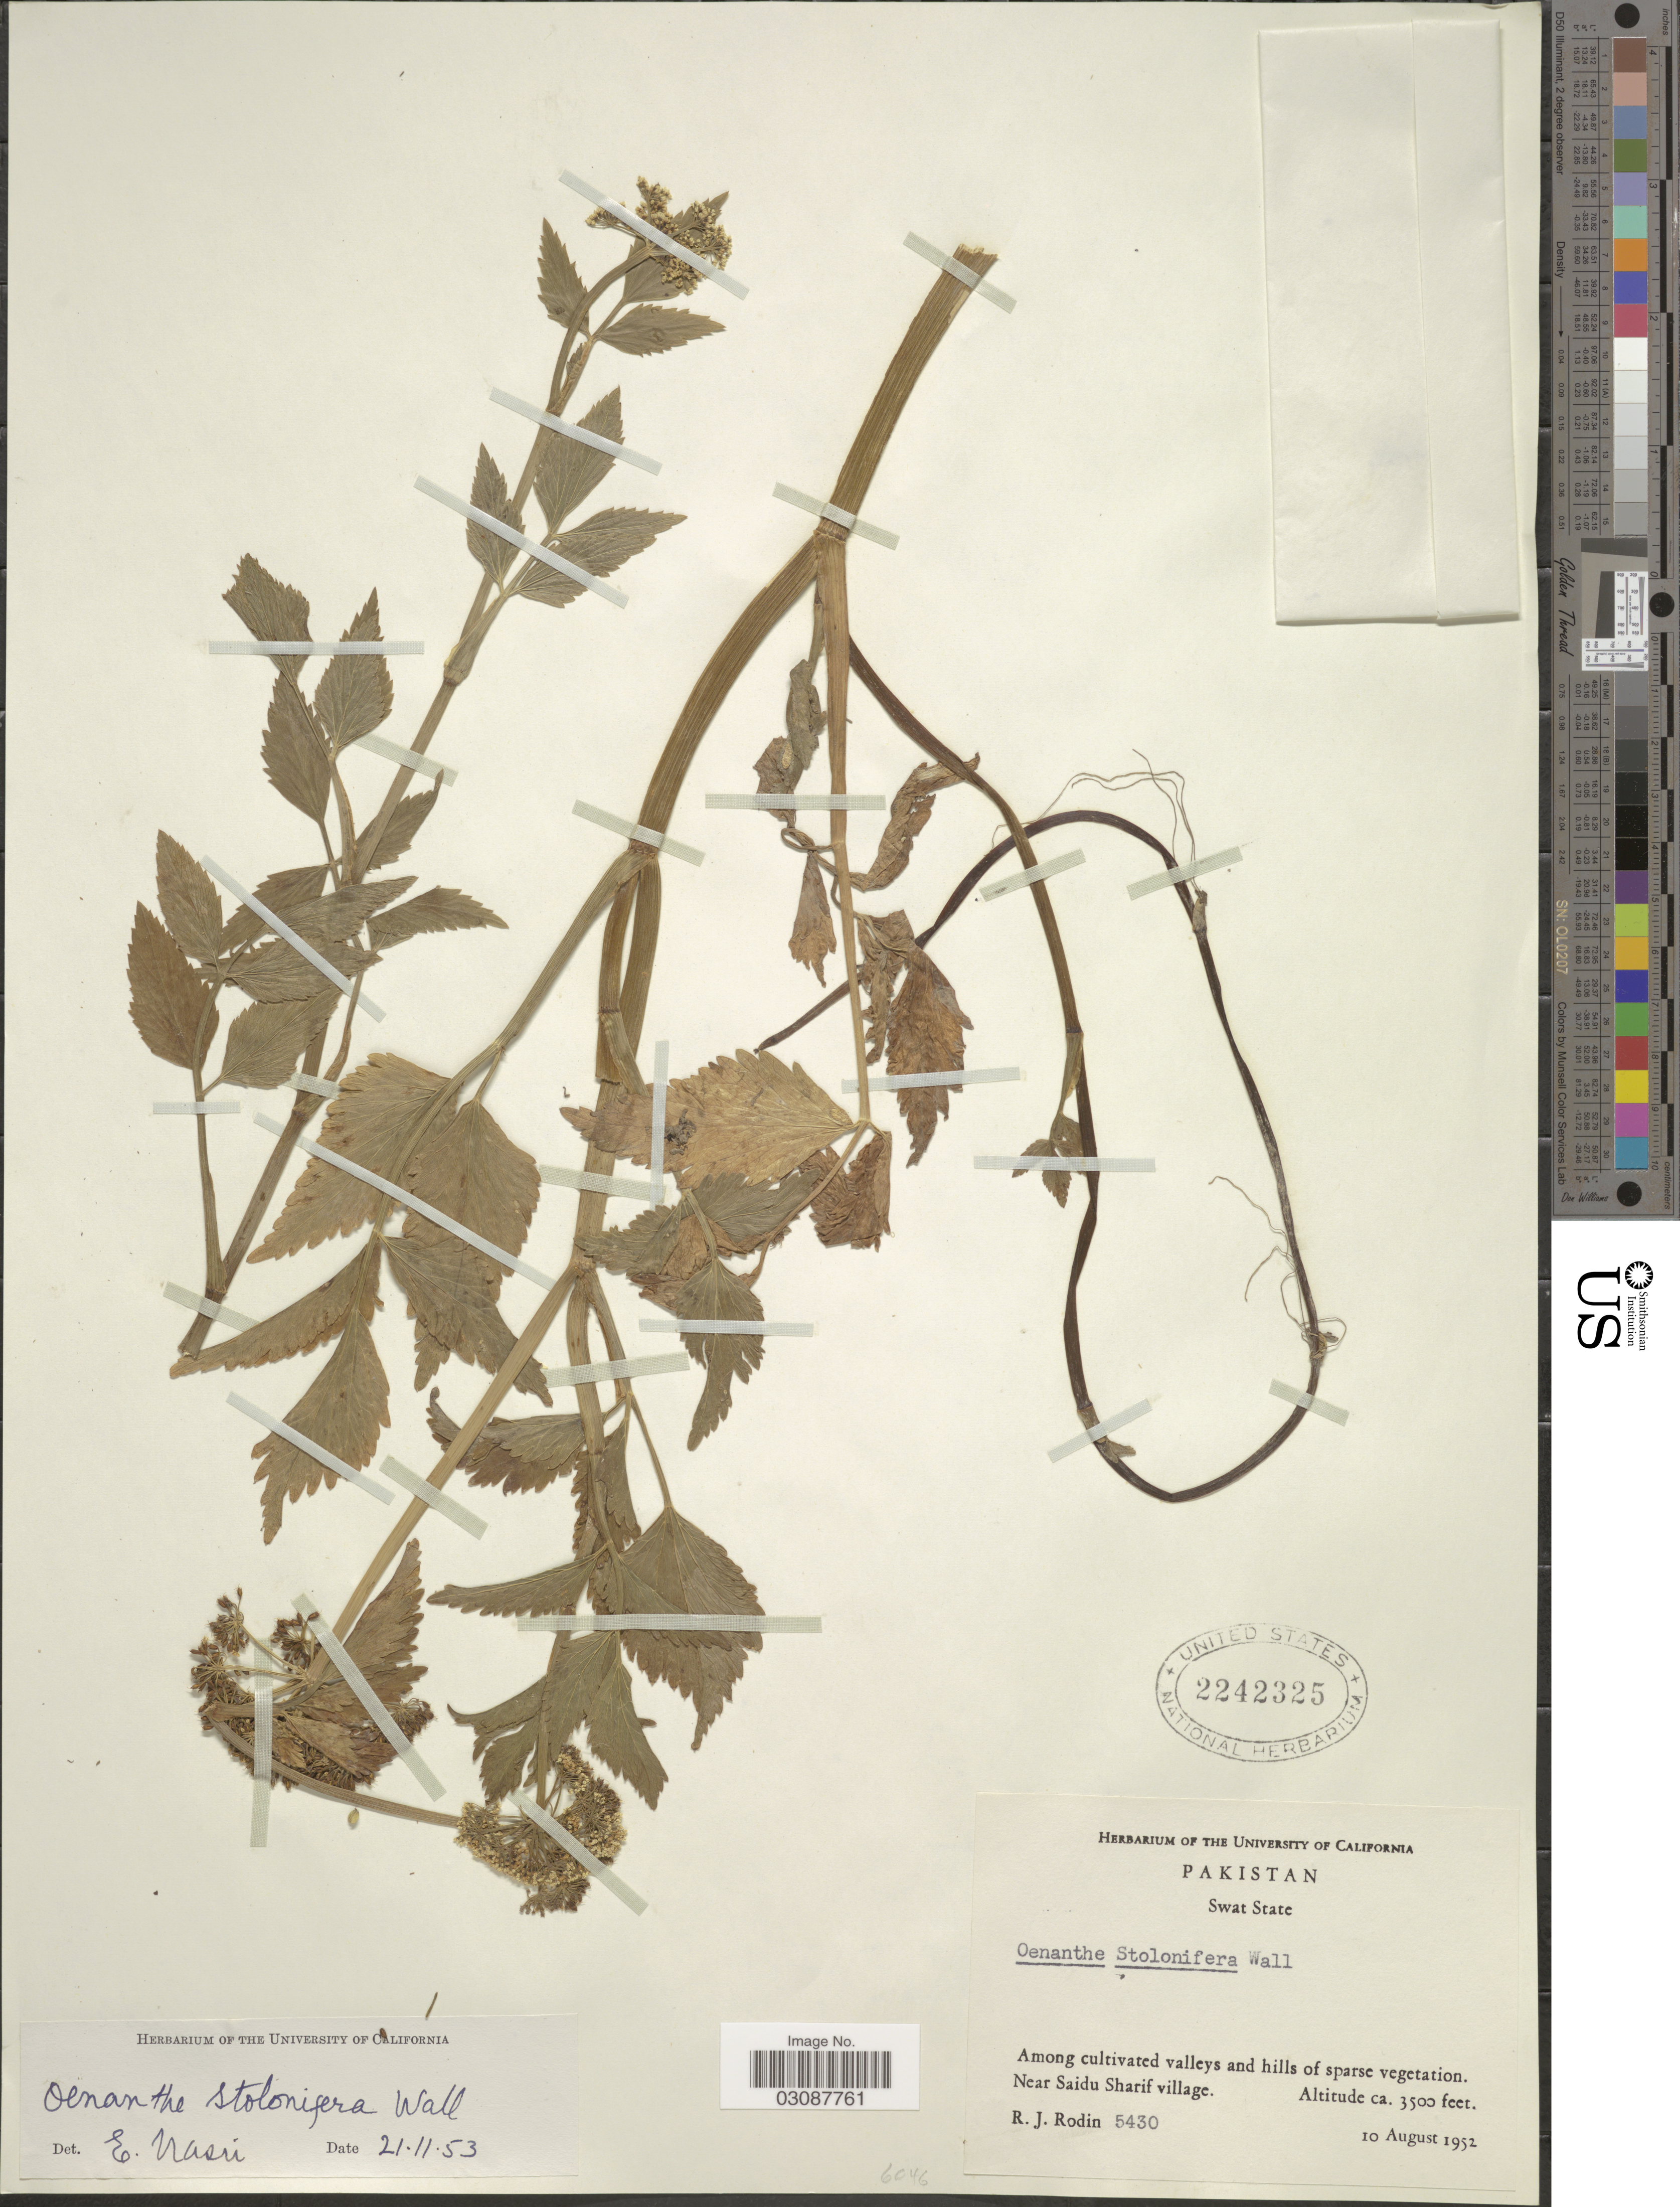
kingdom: Plantae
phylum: Tracheophyta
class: Magnoliopsida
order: Apiales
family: Apiaceae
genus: Oenanthe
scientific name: Oenanthe stolonifera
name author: Wall. ex DC.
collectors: R. J. Rodin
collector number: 5430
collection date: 1952-08-10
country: Pakistan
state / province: Khyber Pakhtunkhwa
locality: Swat State, Among cultivated valleys and hillsof sparse vegetation, Near Saidu Sharif village.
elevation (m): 1067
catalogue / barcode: US 2242325